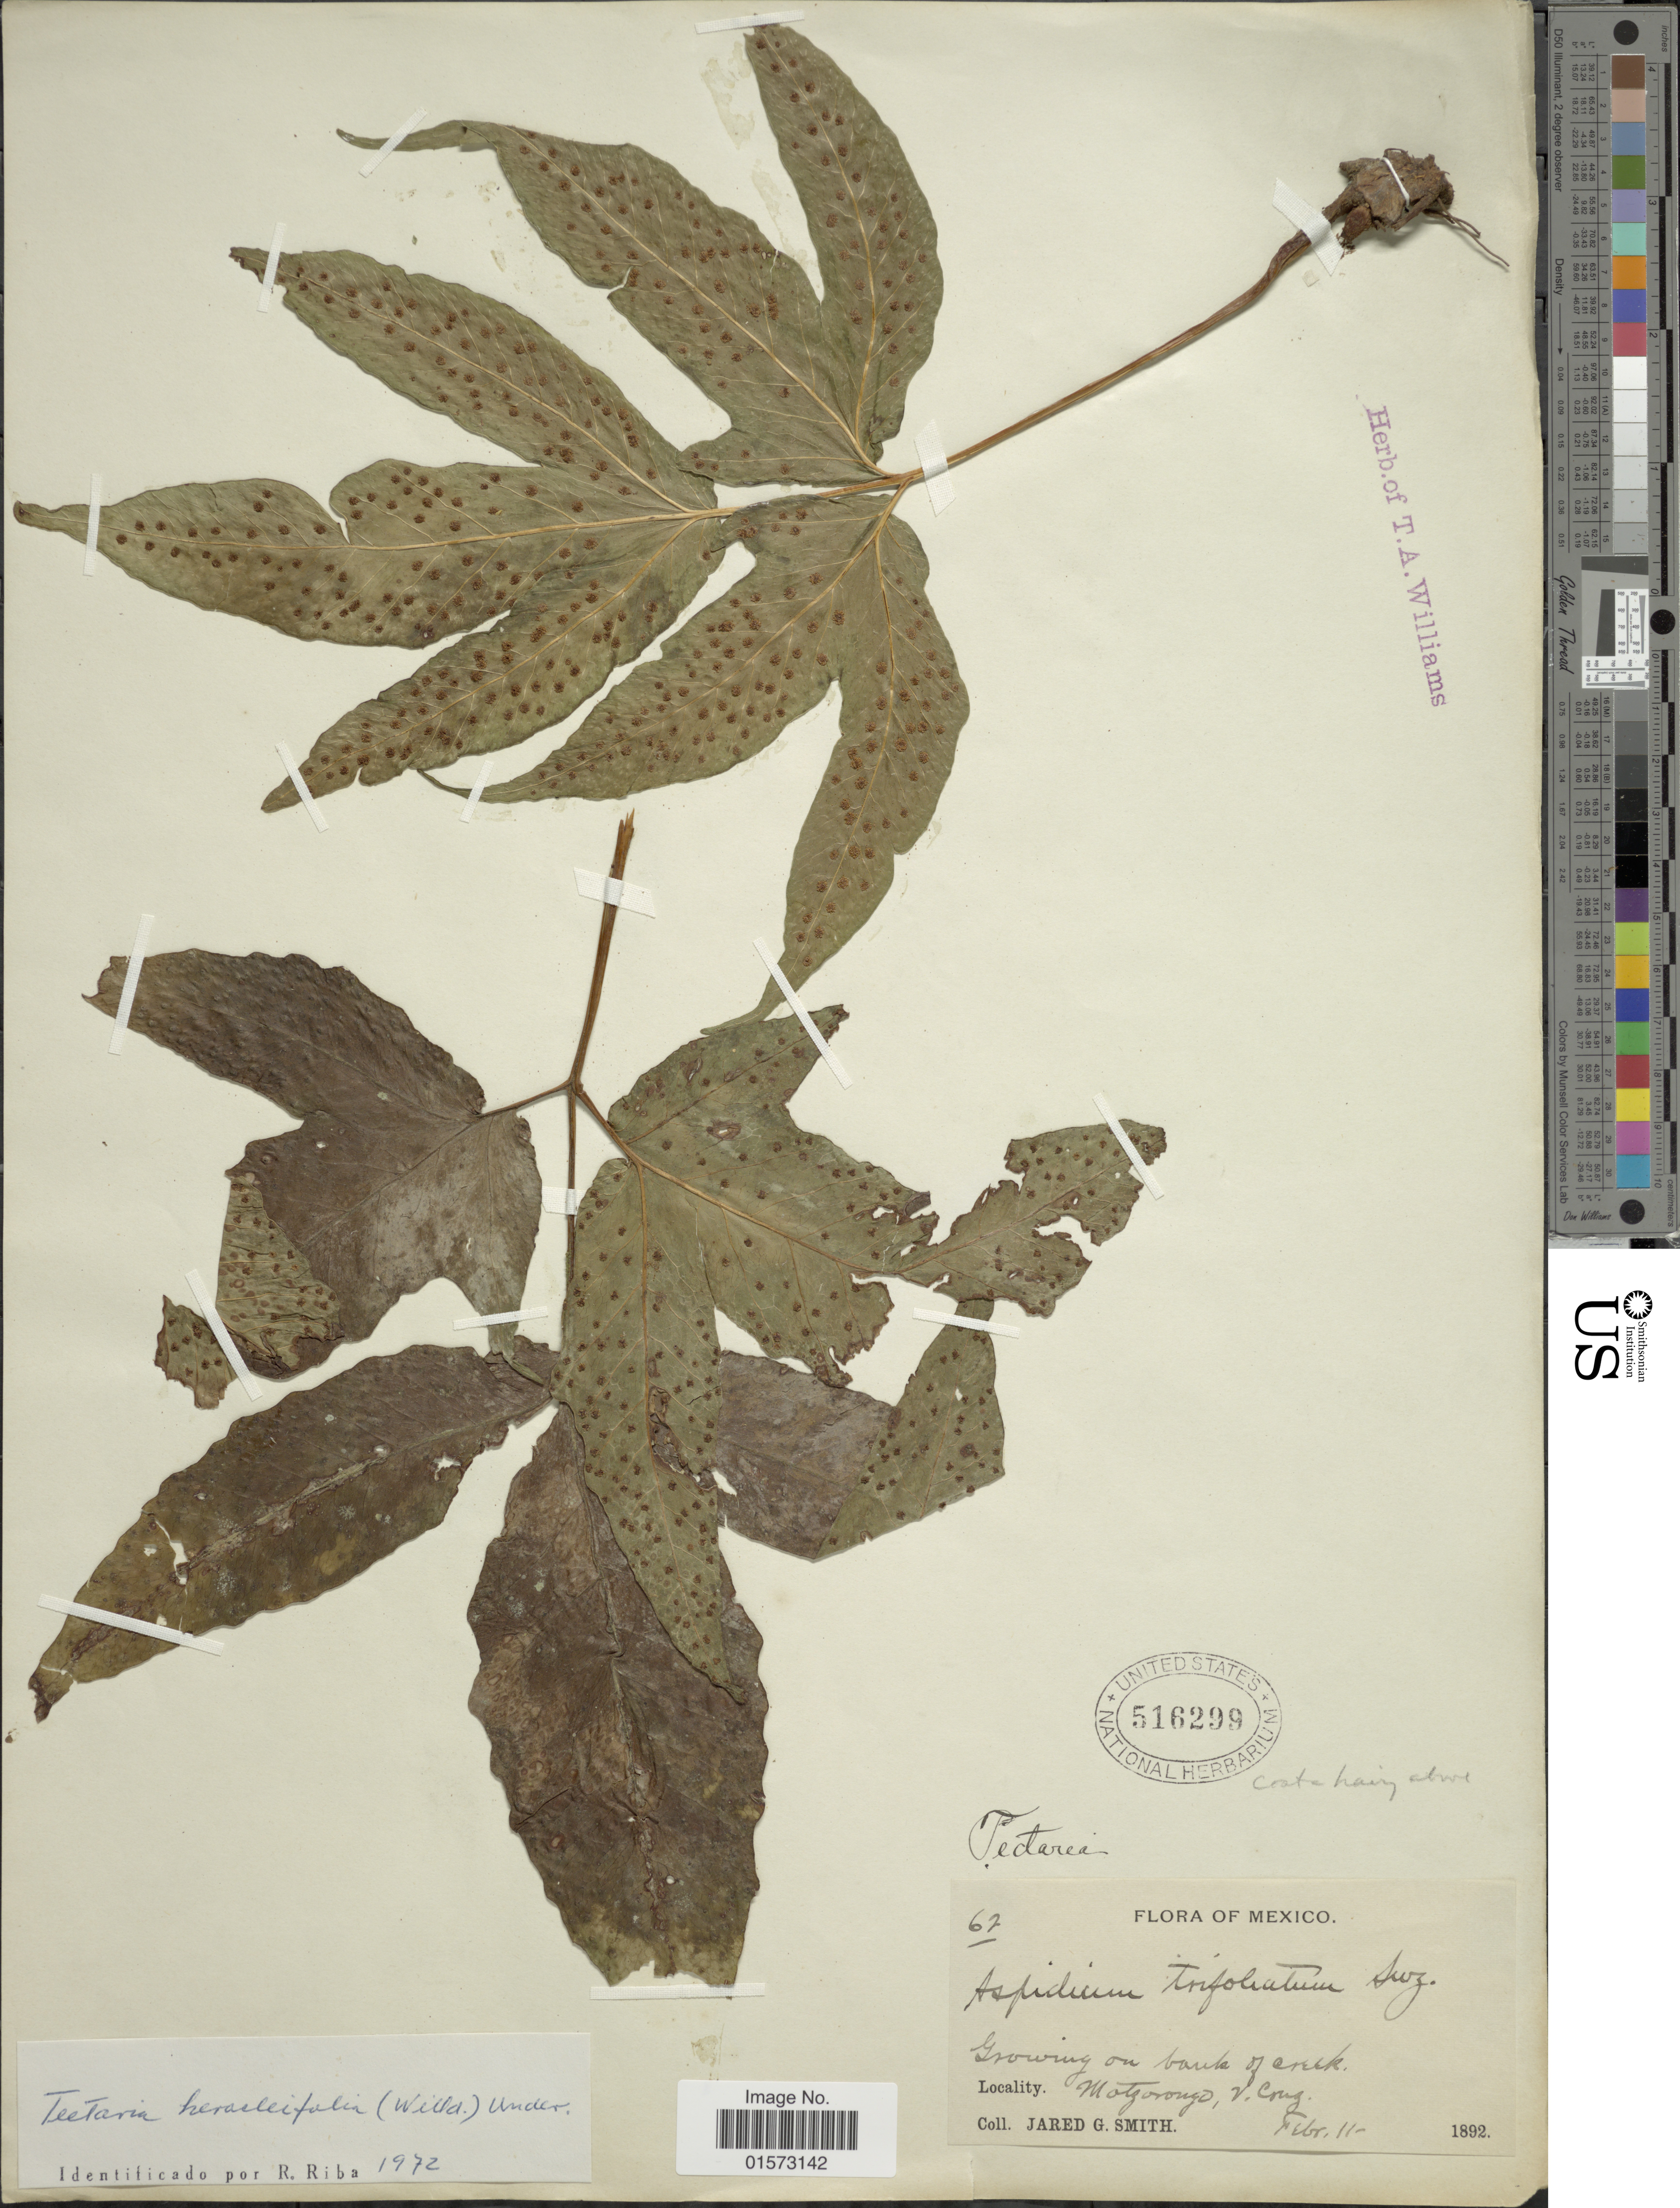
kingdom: Plantae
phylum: Tracheophyta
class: Polypodiopsida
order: Polypodiales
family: Tectariaceae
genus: Tectaria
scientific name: Tectaria heracleifolia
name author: (Willd.) Underw.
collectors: J. G. Smith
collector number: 67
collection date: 1892-02-11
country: Mexico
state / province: Veracruz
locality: Growing on bank creek, Motzorongo, V. Cruz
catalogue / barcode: US 516299